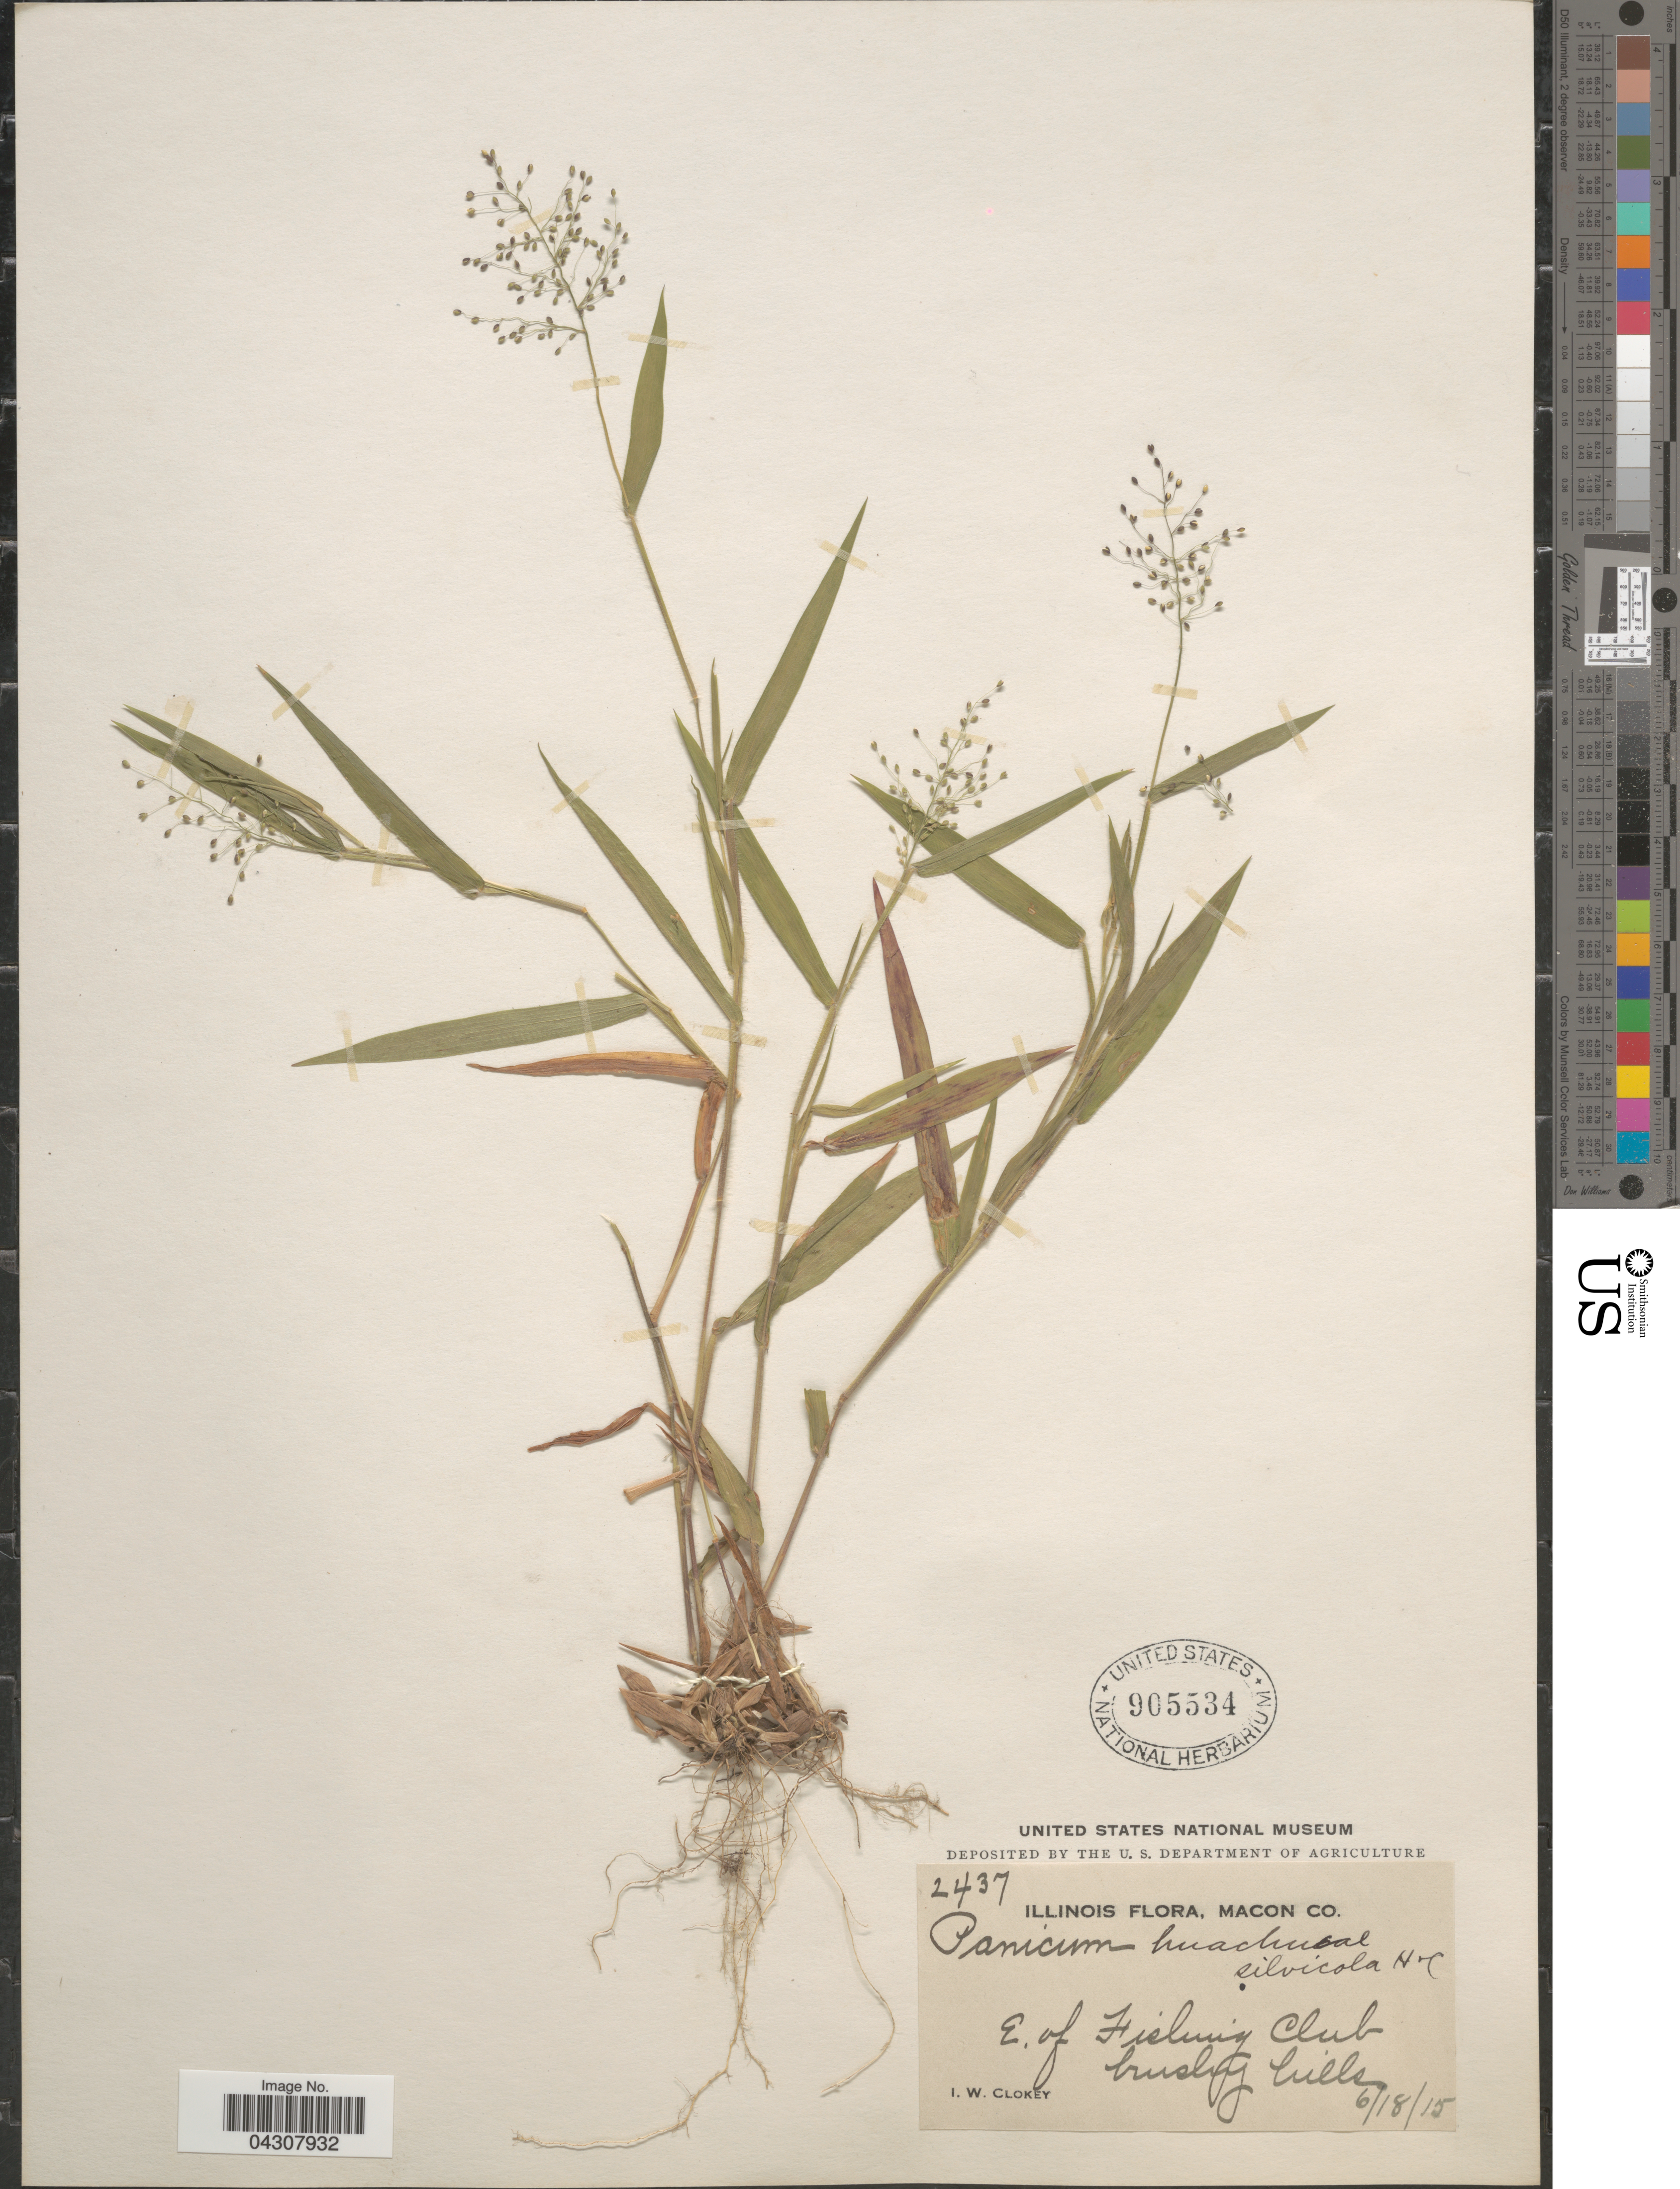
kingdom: Plantae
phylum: Tracheophyta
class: Liliopsida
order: Poales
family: Poaceae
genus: Dichanthelium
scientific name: Dichanthelium acuminatum var. acuminatum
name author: (Sw.) Gould & C.A. Clark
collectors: I. W. Clokey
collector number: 2437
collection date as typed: Transcribed d/m/y: 18/6/15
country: United States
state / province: Illinois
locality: E. of Fishing Club, brushy hills.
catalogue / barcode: US 905534